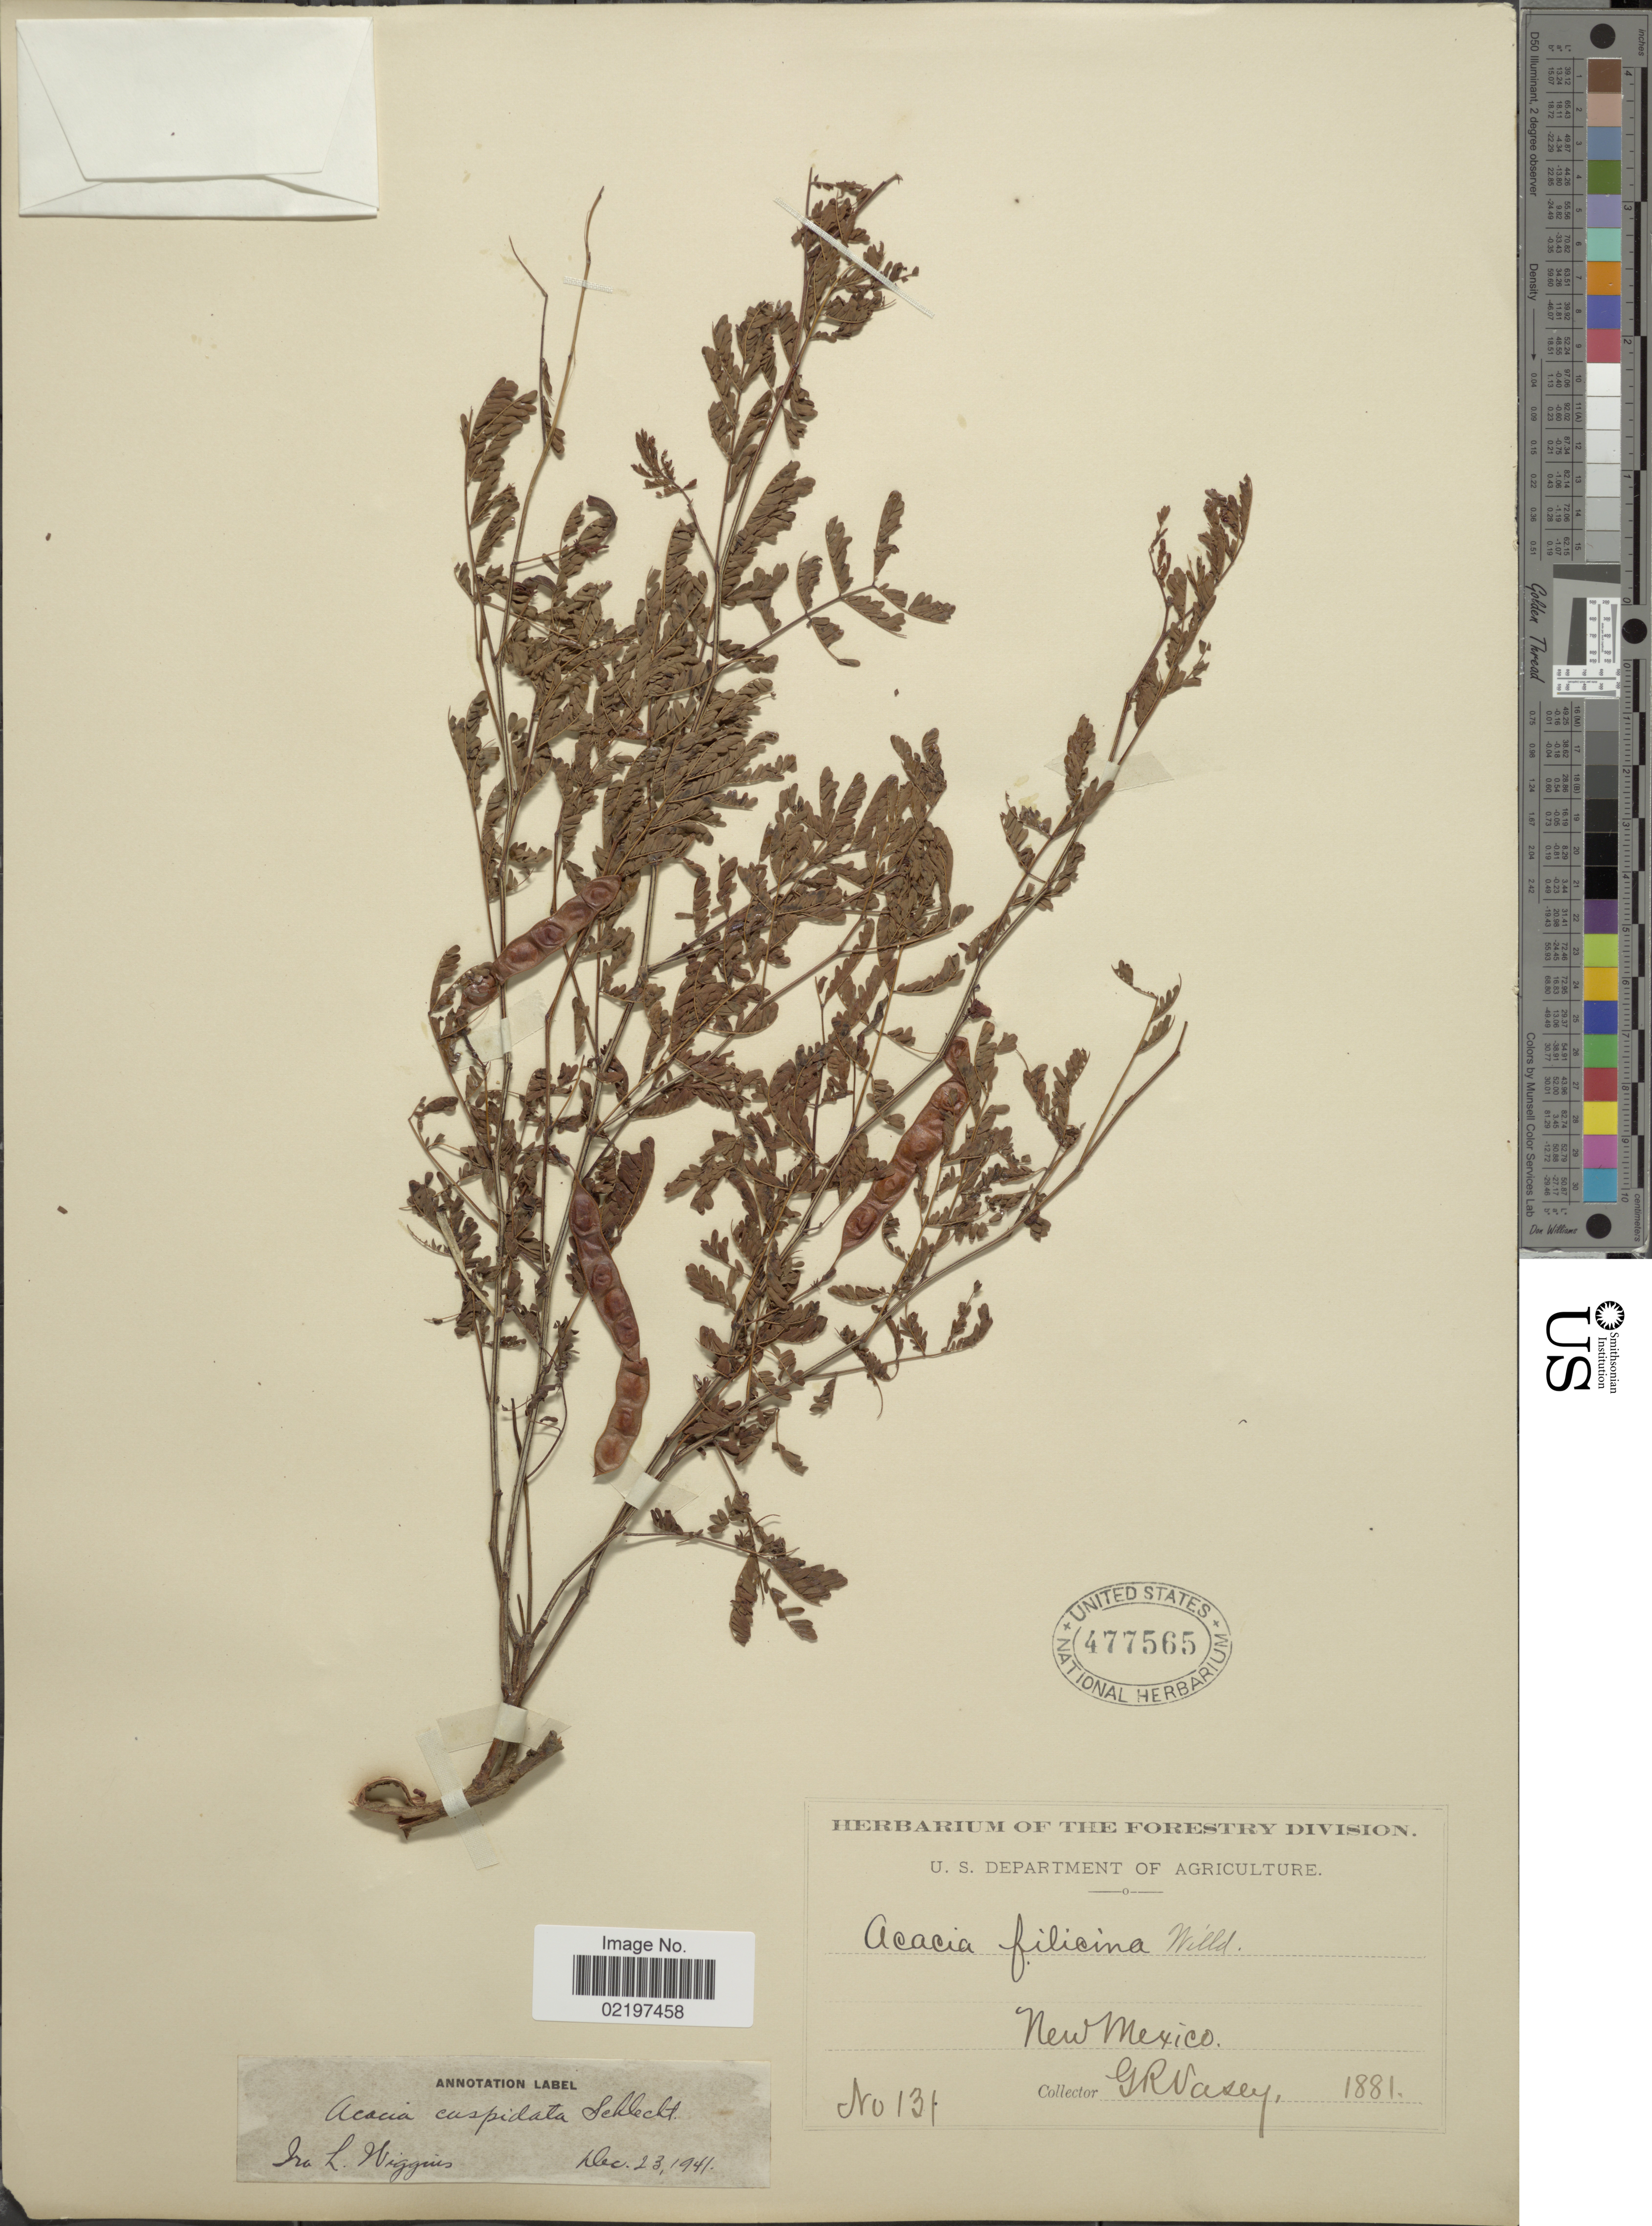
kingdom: Plantae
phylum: Tracheophyta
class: Magnoliopsida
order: Fabales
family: Fabaceae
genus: Acaciella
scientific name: Acaciella angustissima var. texensis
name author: (Nutt. ex Torr. & A. Gray) L. Rico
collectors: G. R. Vasey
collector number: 131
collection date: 1881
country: United States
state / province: New Mexico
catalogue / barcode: US 477565